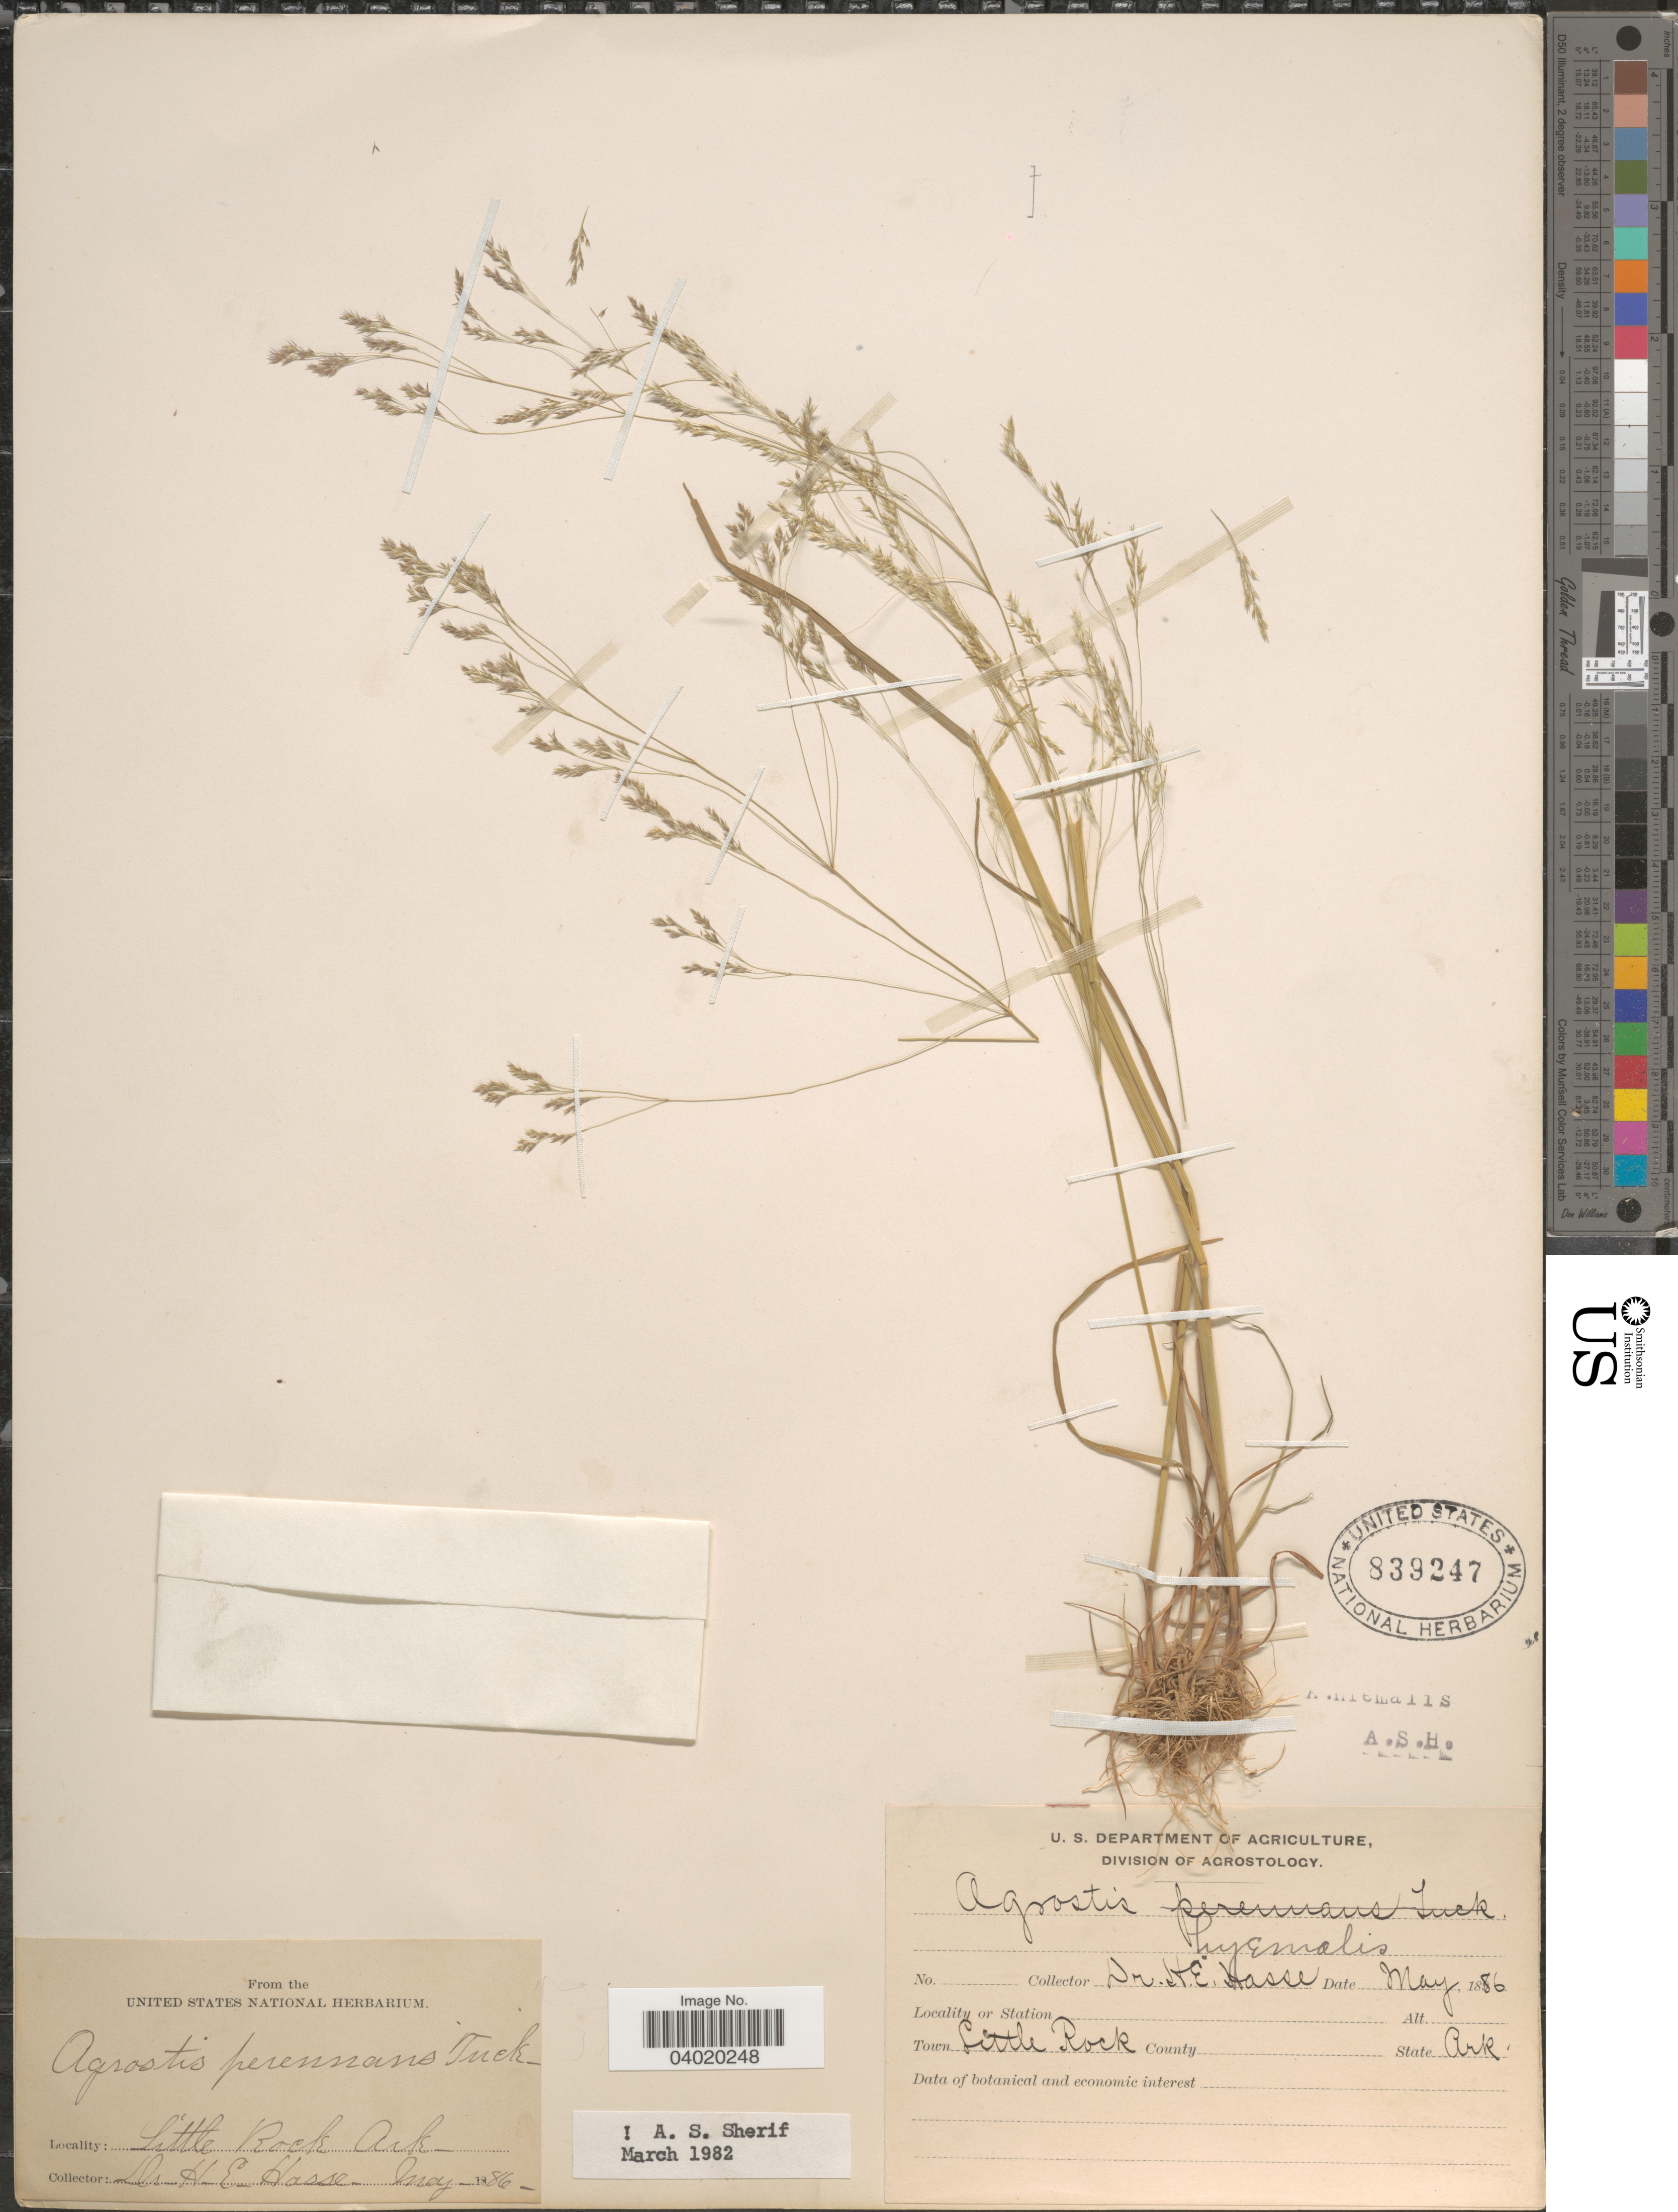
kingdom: Plantae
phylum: Tracheophyta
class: Liliopsida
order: Poales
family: Poaceae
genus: Agrostis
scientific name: Agrostis hyemalis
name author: (Walter) Britton et al.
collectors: H. E. Hasse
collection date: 1886-05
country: United States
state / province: Arkansas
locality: Town Little Rock.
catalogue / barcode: US 839247